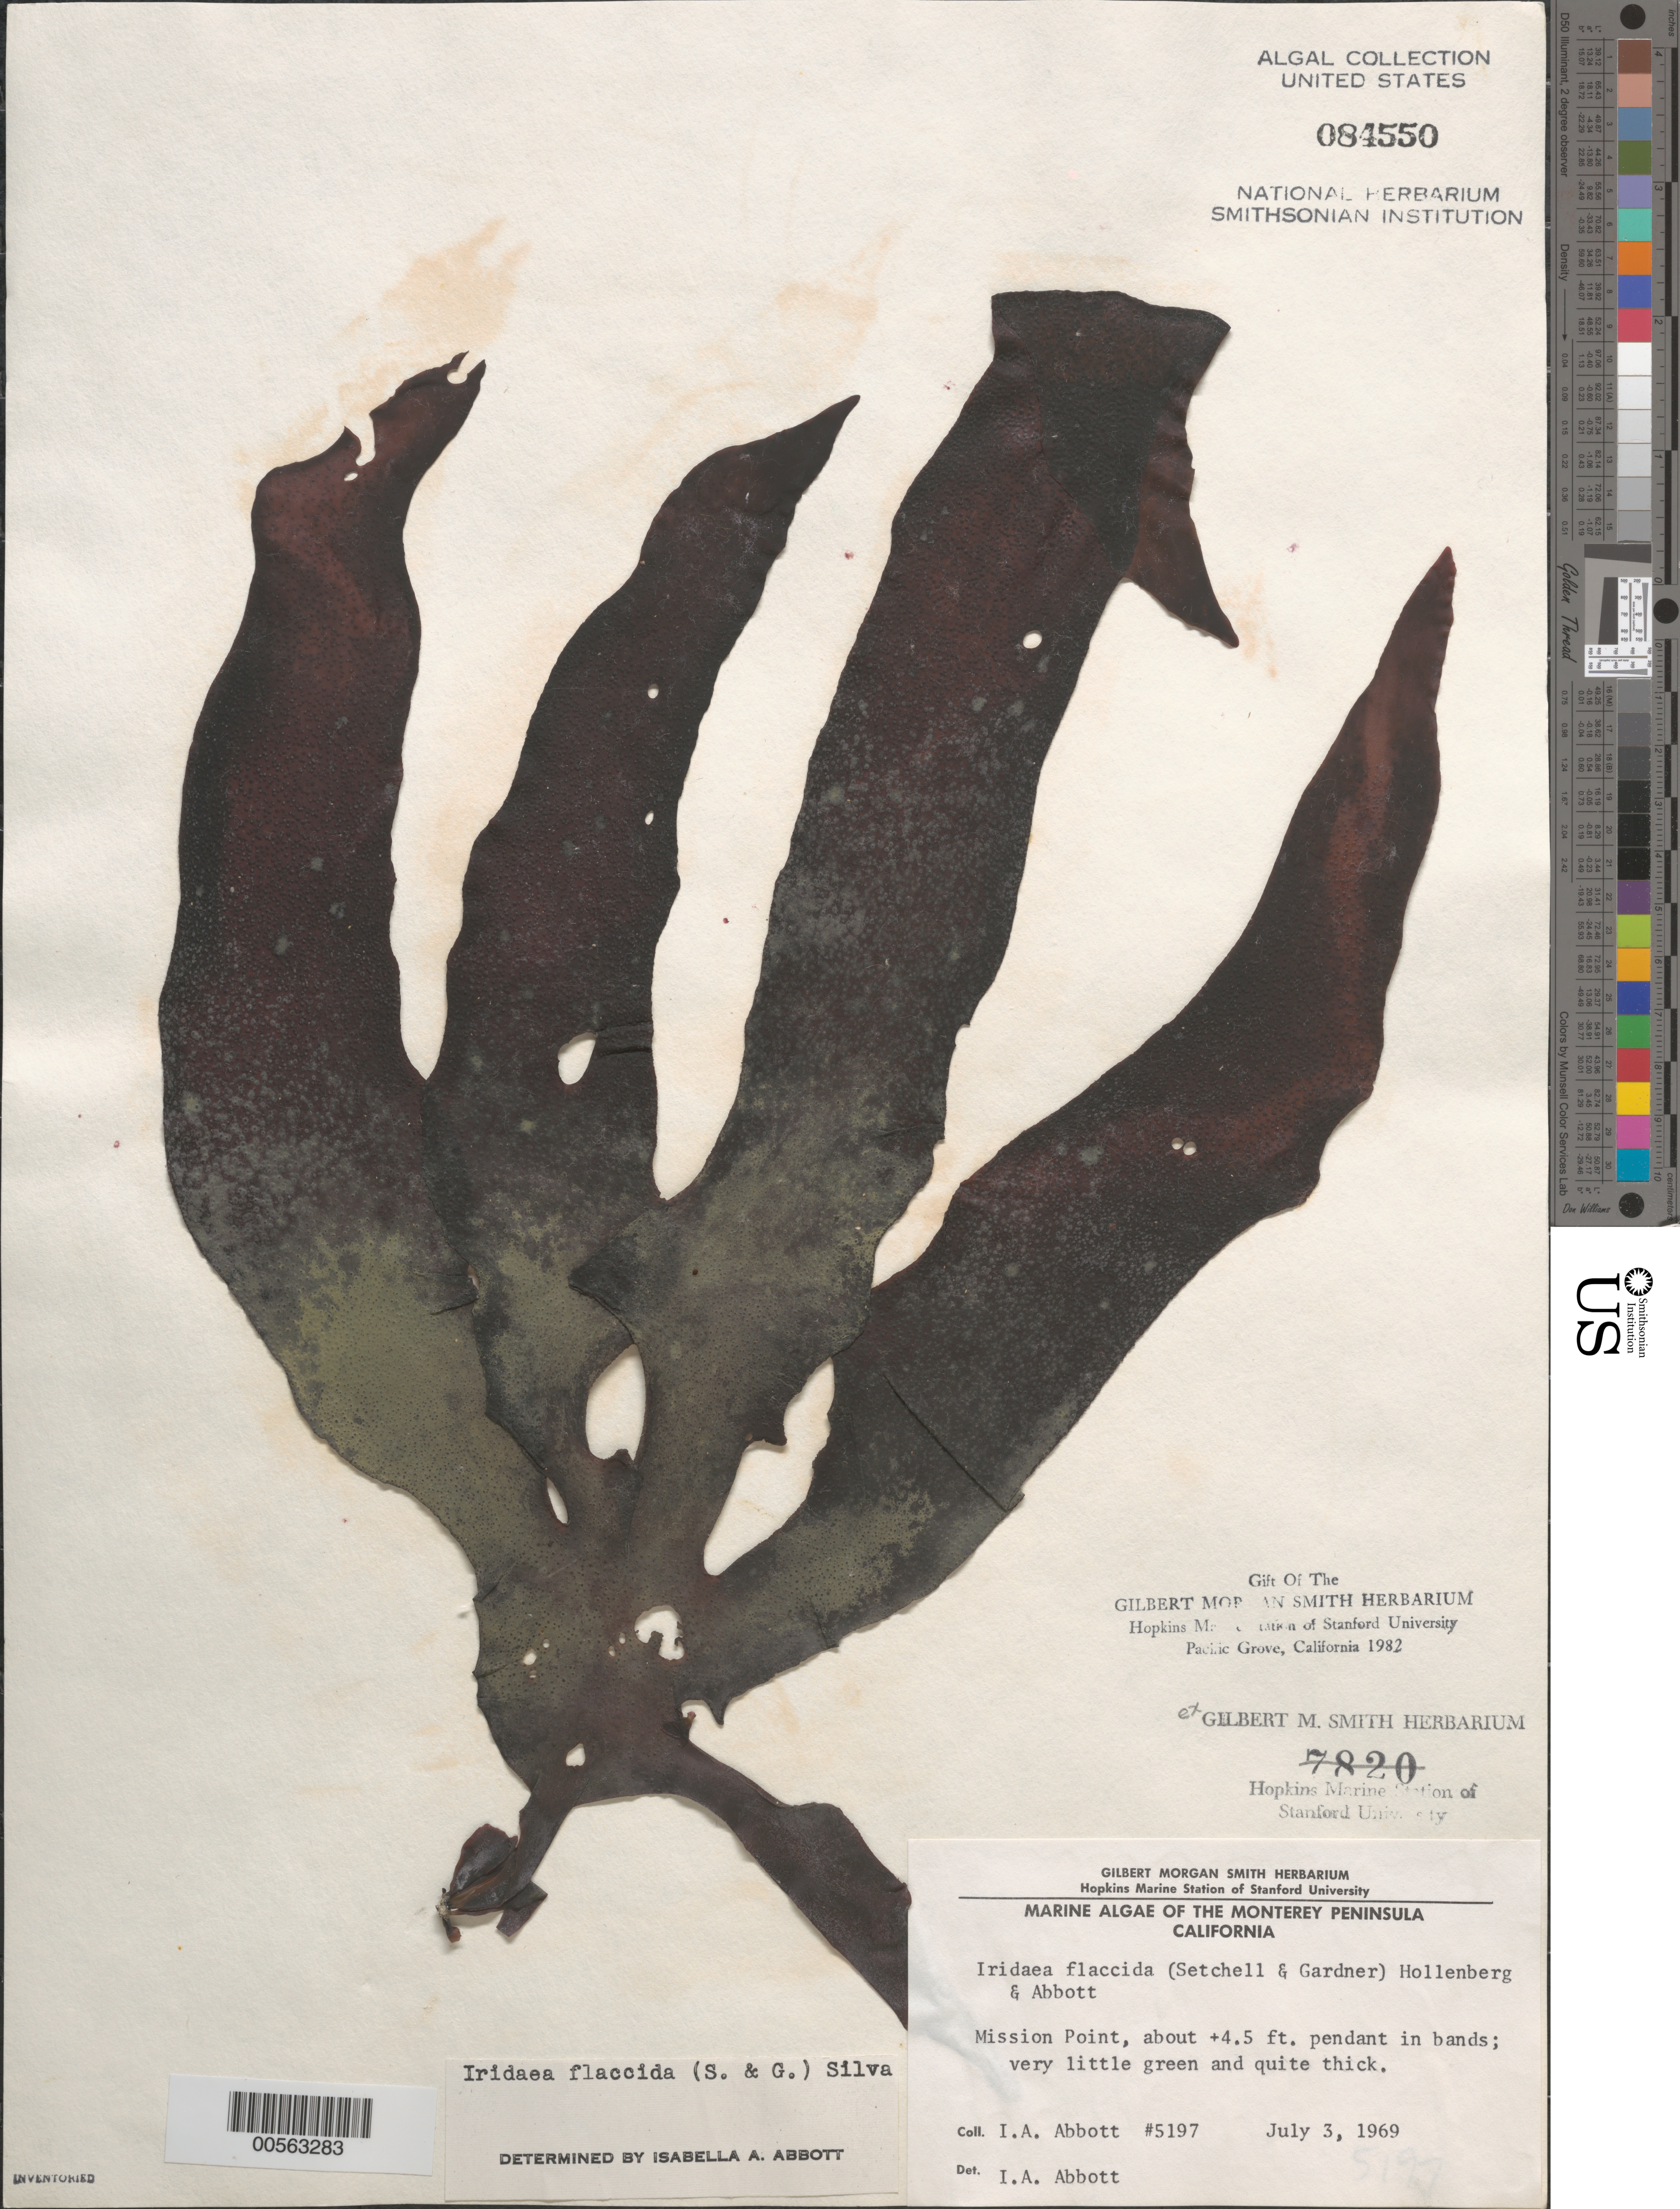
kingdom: Plantae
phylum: Rhodophyta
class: Florideophyceae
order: Gigartinales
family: Gigartinaceae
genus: Mazzaella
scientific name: Mazzaella flaccida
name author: (Setchell & N.L. Gardner) Fredericq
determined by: Algae name updating Project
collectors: I. A. Abbott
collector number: IAA 5197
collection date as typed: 03 Jul 1969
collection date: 1969-07-03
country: United States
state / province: California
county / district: Monterey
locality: Mission Point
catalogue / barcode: US 84550